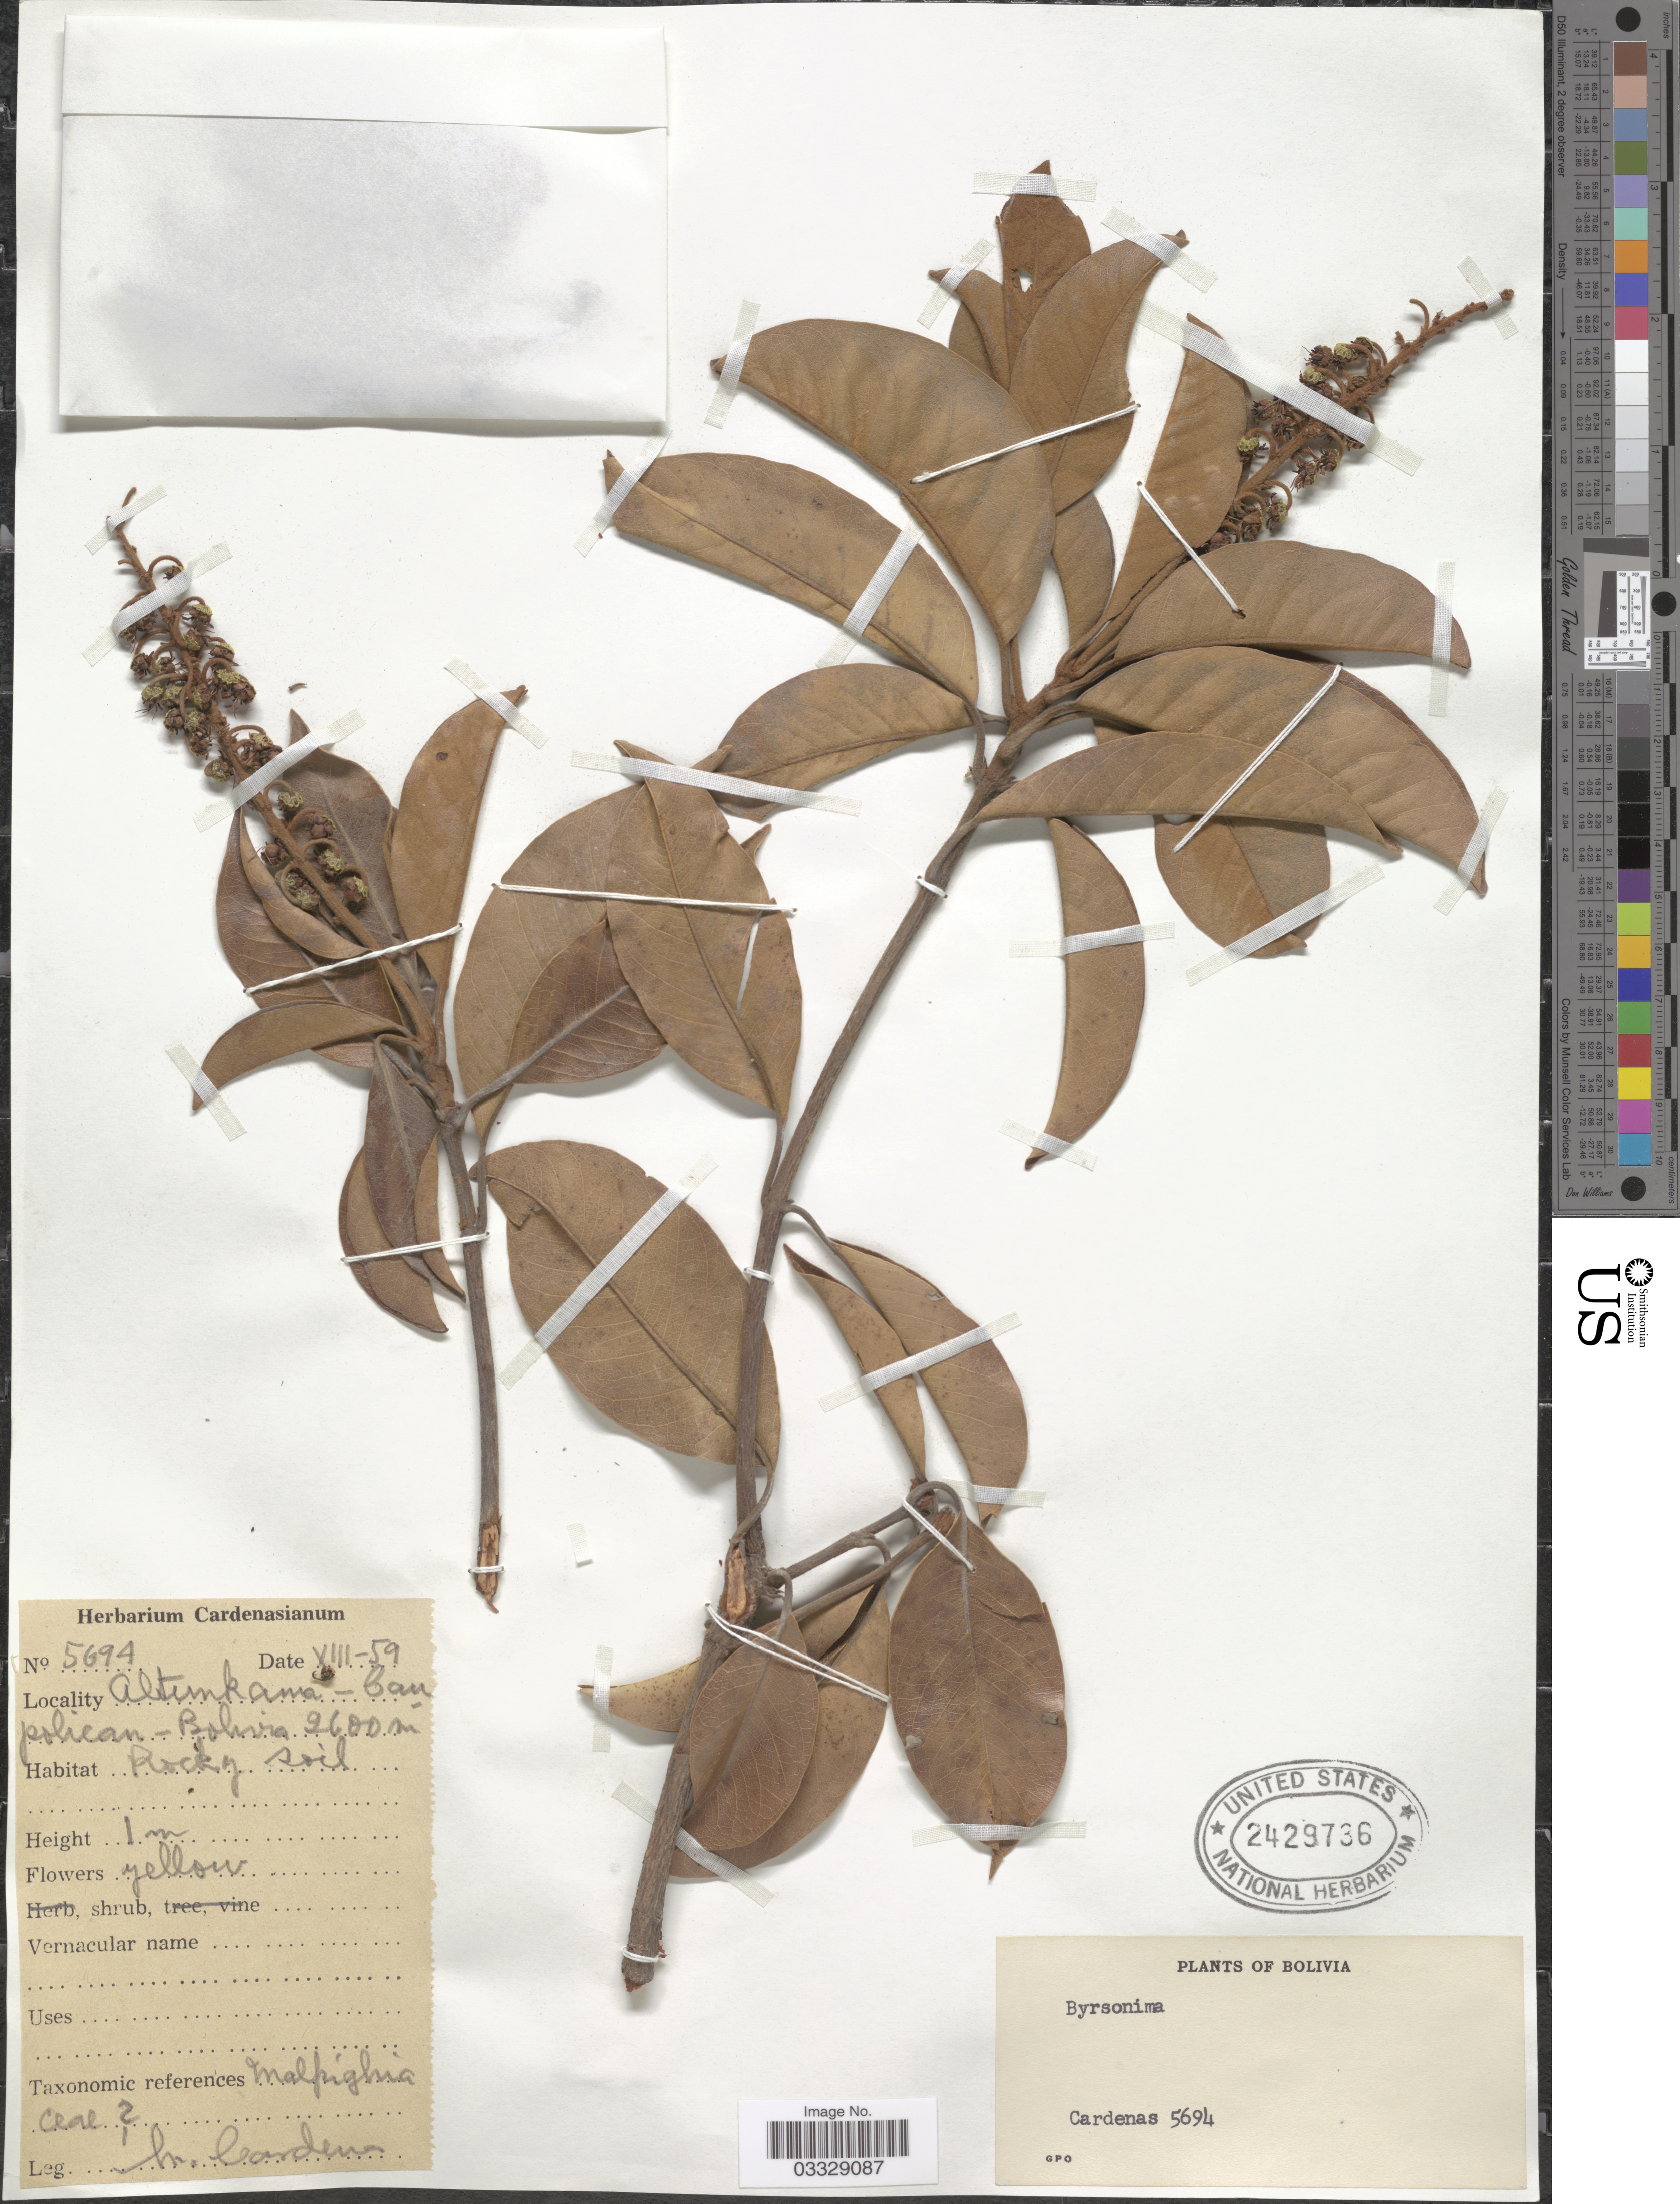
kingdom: Plantae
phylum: Tracheophyta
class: Magnoliopsida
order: Malpighiales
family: Malpighiaceae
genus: Byrsonima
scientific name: Byrsonima sp.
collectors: M. Cárdenas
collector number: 5694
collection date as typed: Transcribed d/m/y: /8/59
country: Bolivia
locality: Altunkama - Caupolican.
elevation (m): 2600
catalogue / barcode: US 2429736